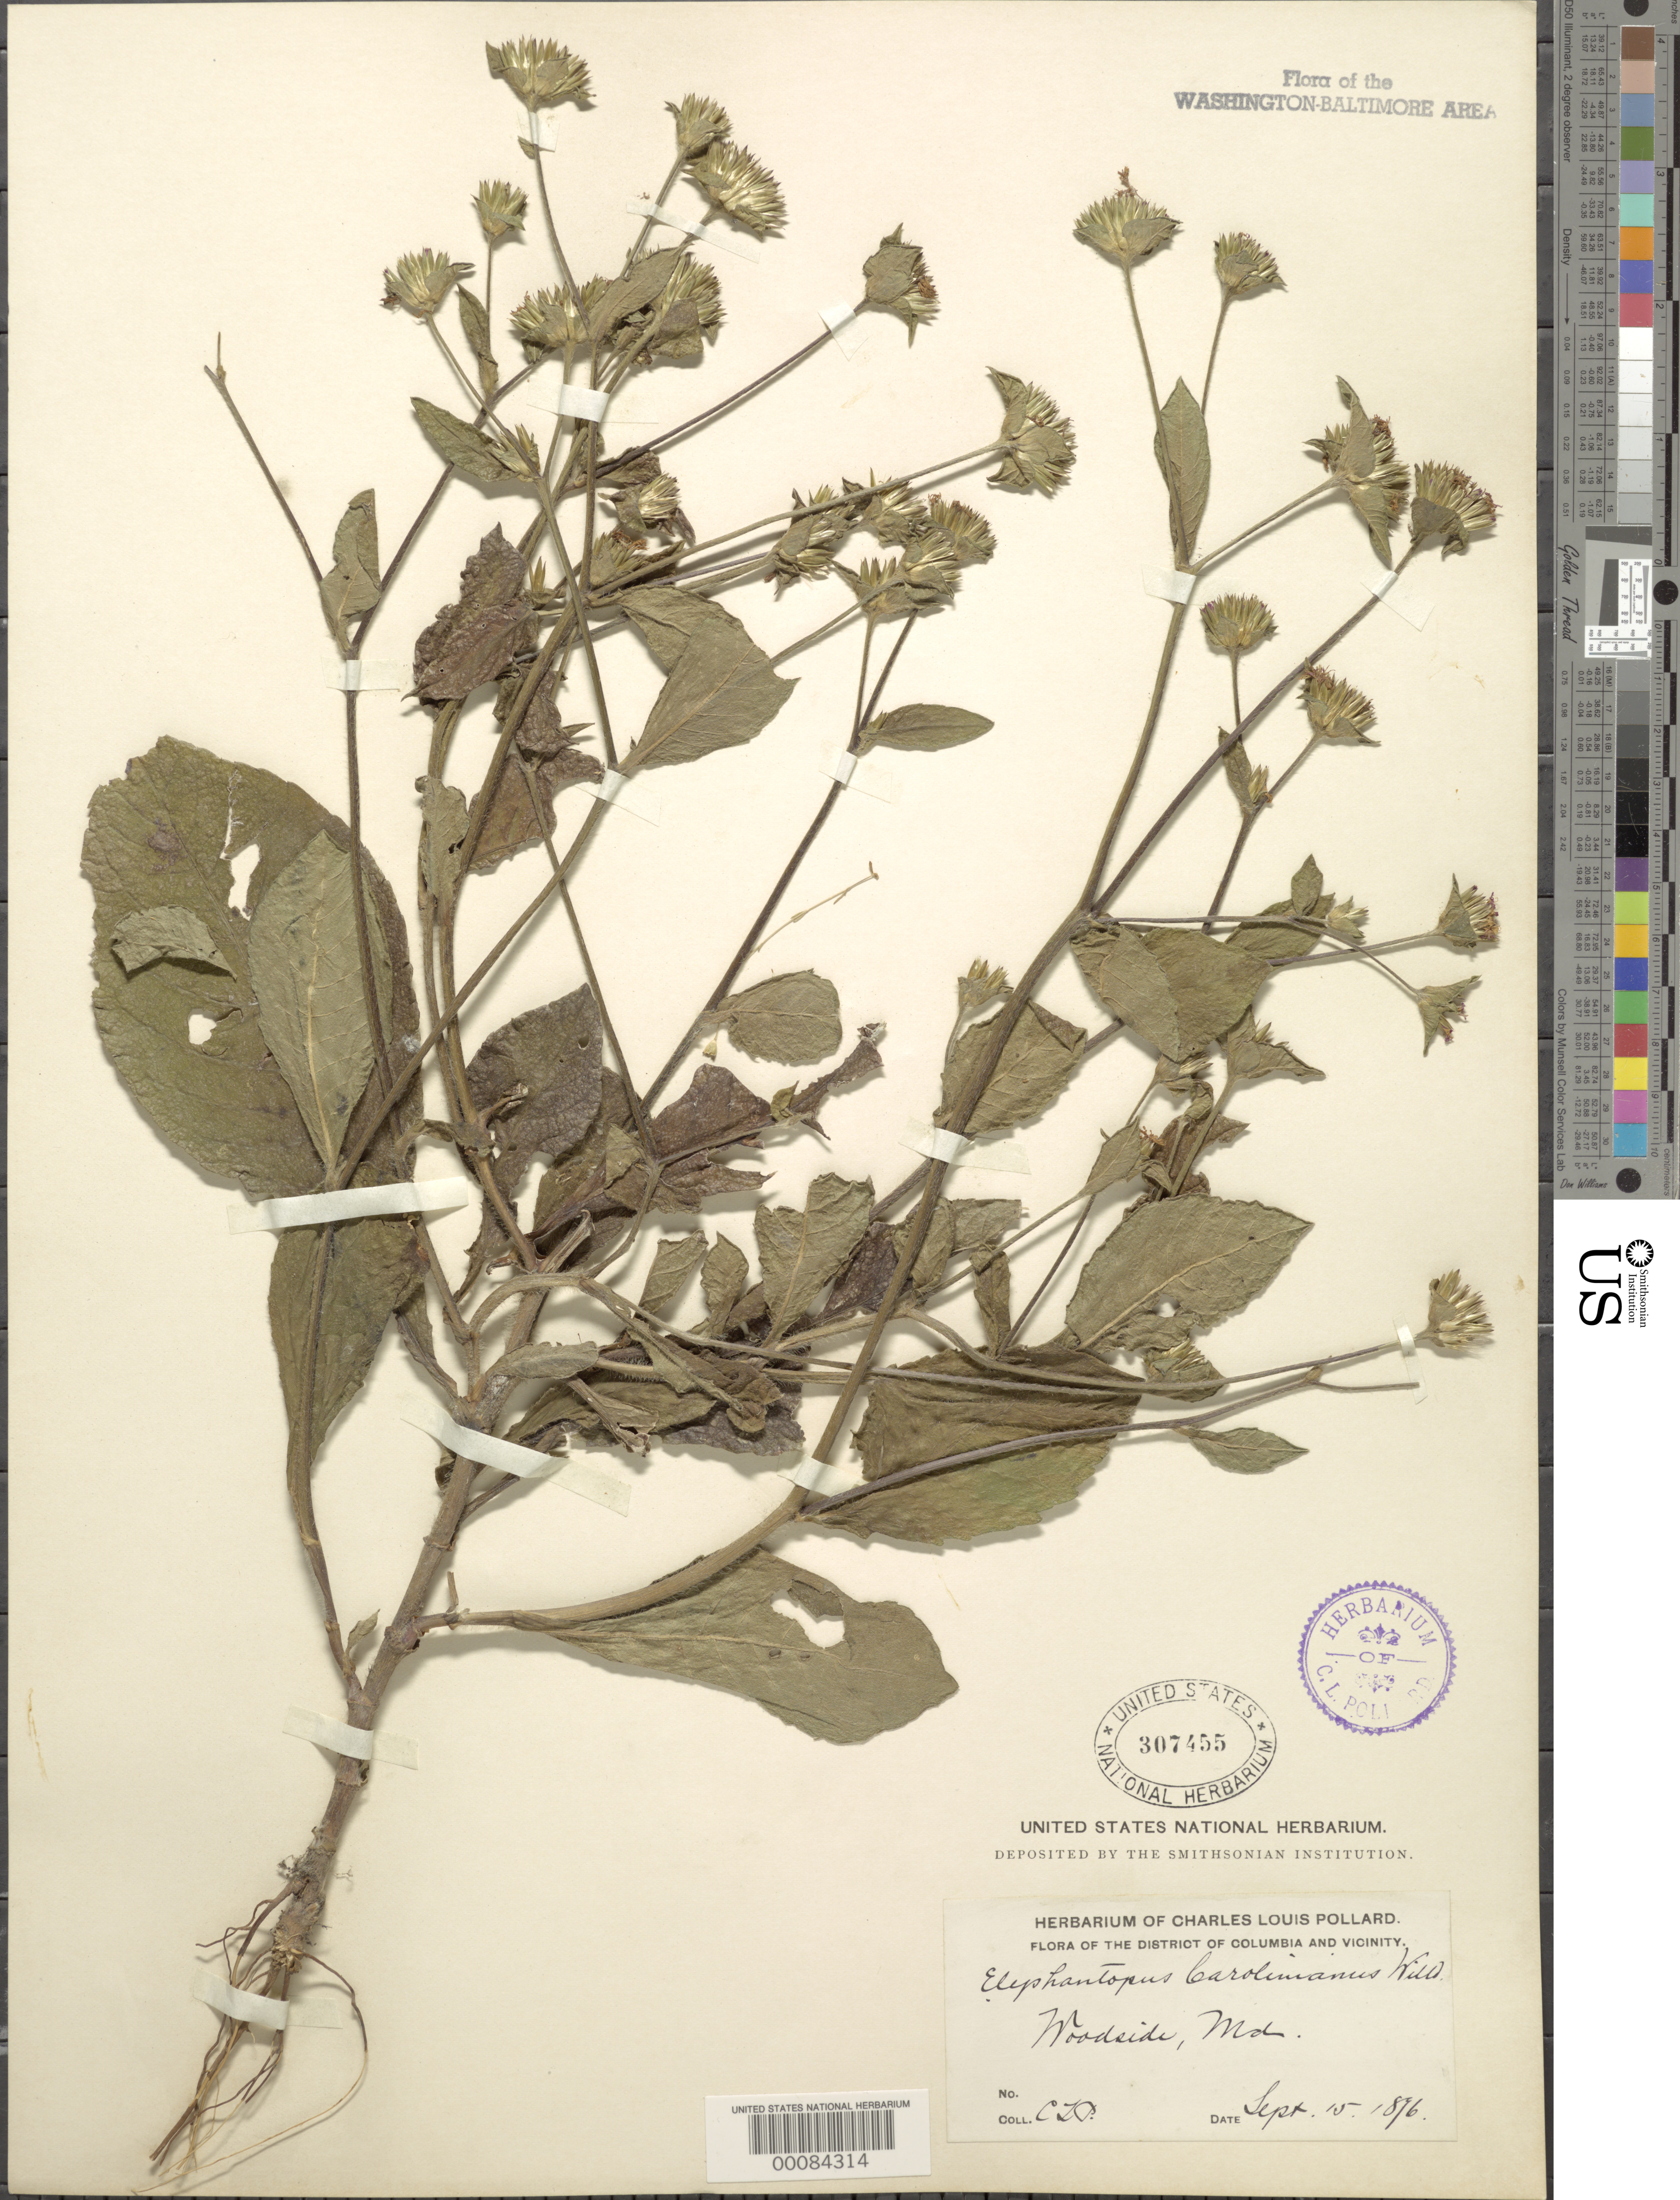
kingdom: Plantae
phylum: Tracheophyta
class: Magnoliopsida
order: Asterales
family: Asteraceae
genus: Elephantopus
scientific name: Elephantopus carolinianus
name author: Raeusch.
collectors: C. L. Pollard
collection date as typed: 15 Sep 1896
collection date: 1896-09-15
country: United States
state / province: Maryland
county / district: Montgomery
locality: Woodside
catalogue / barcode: US 307455